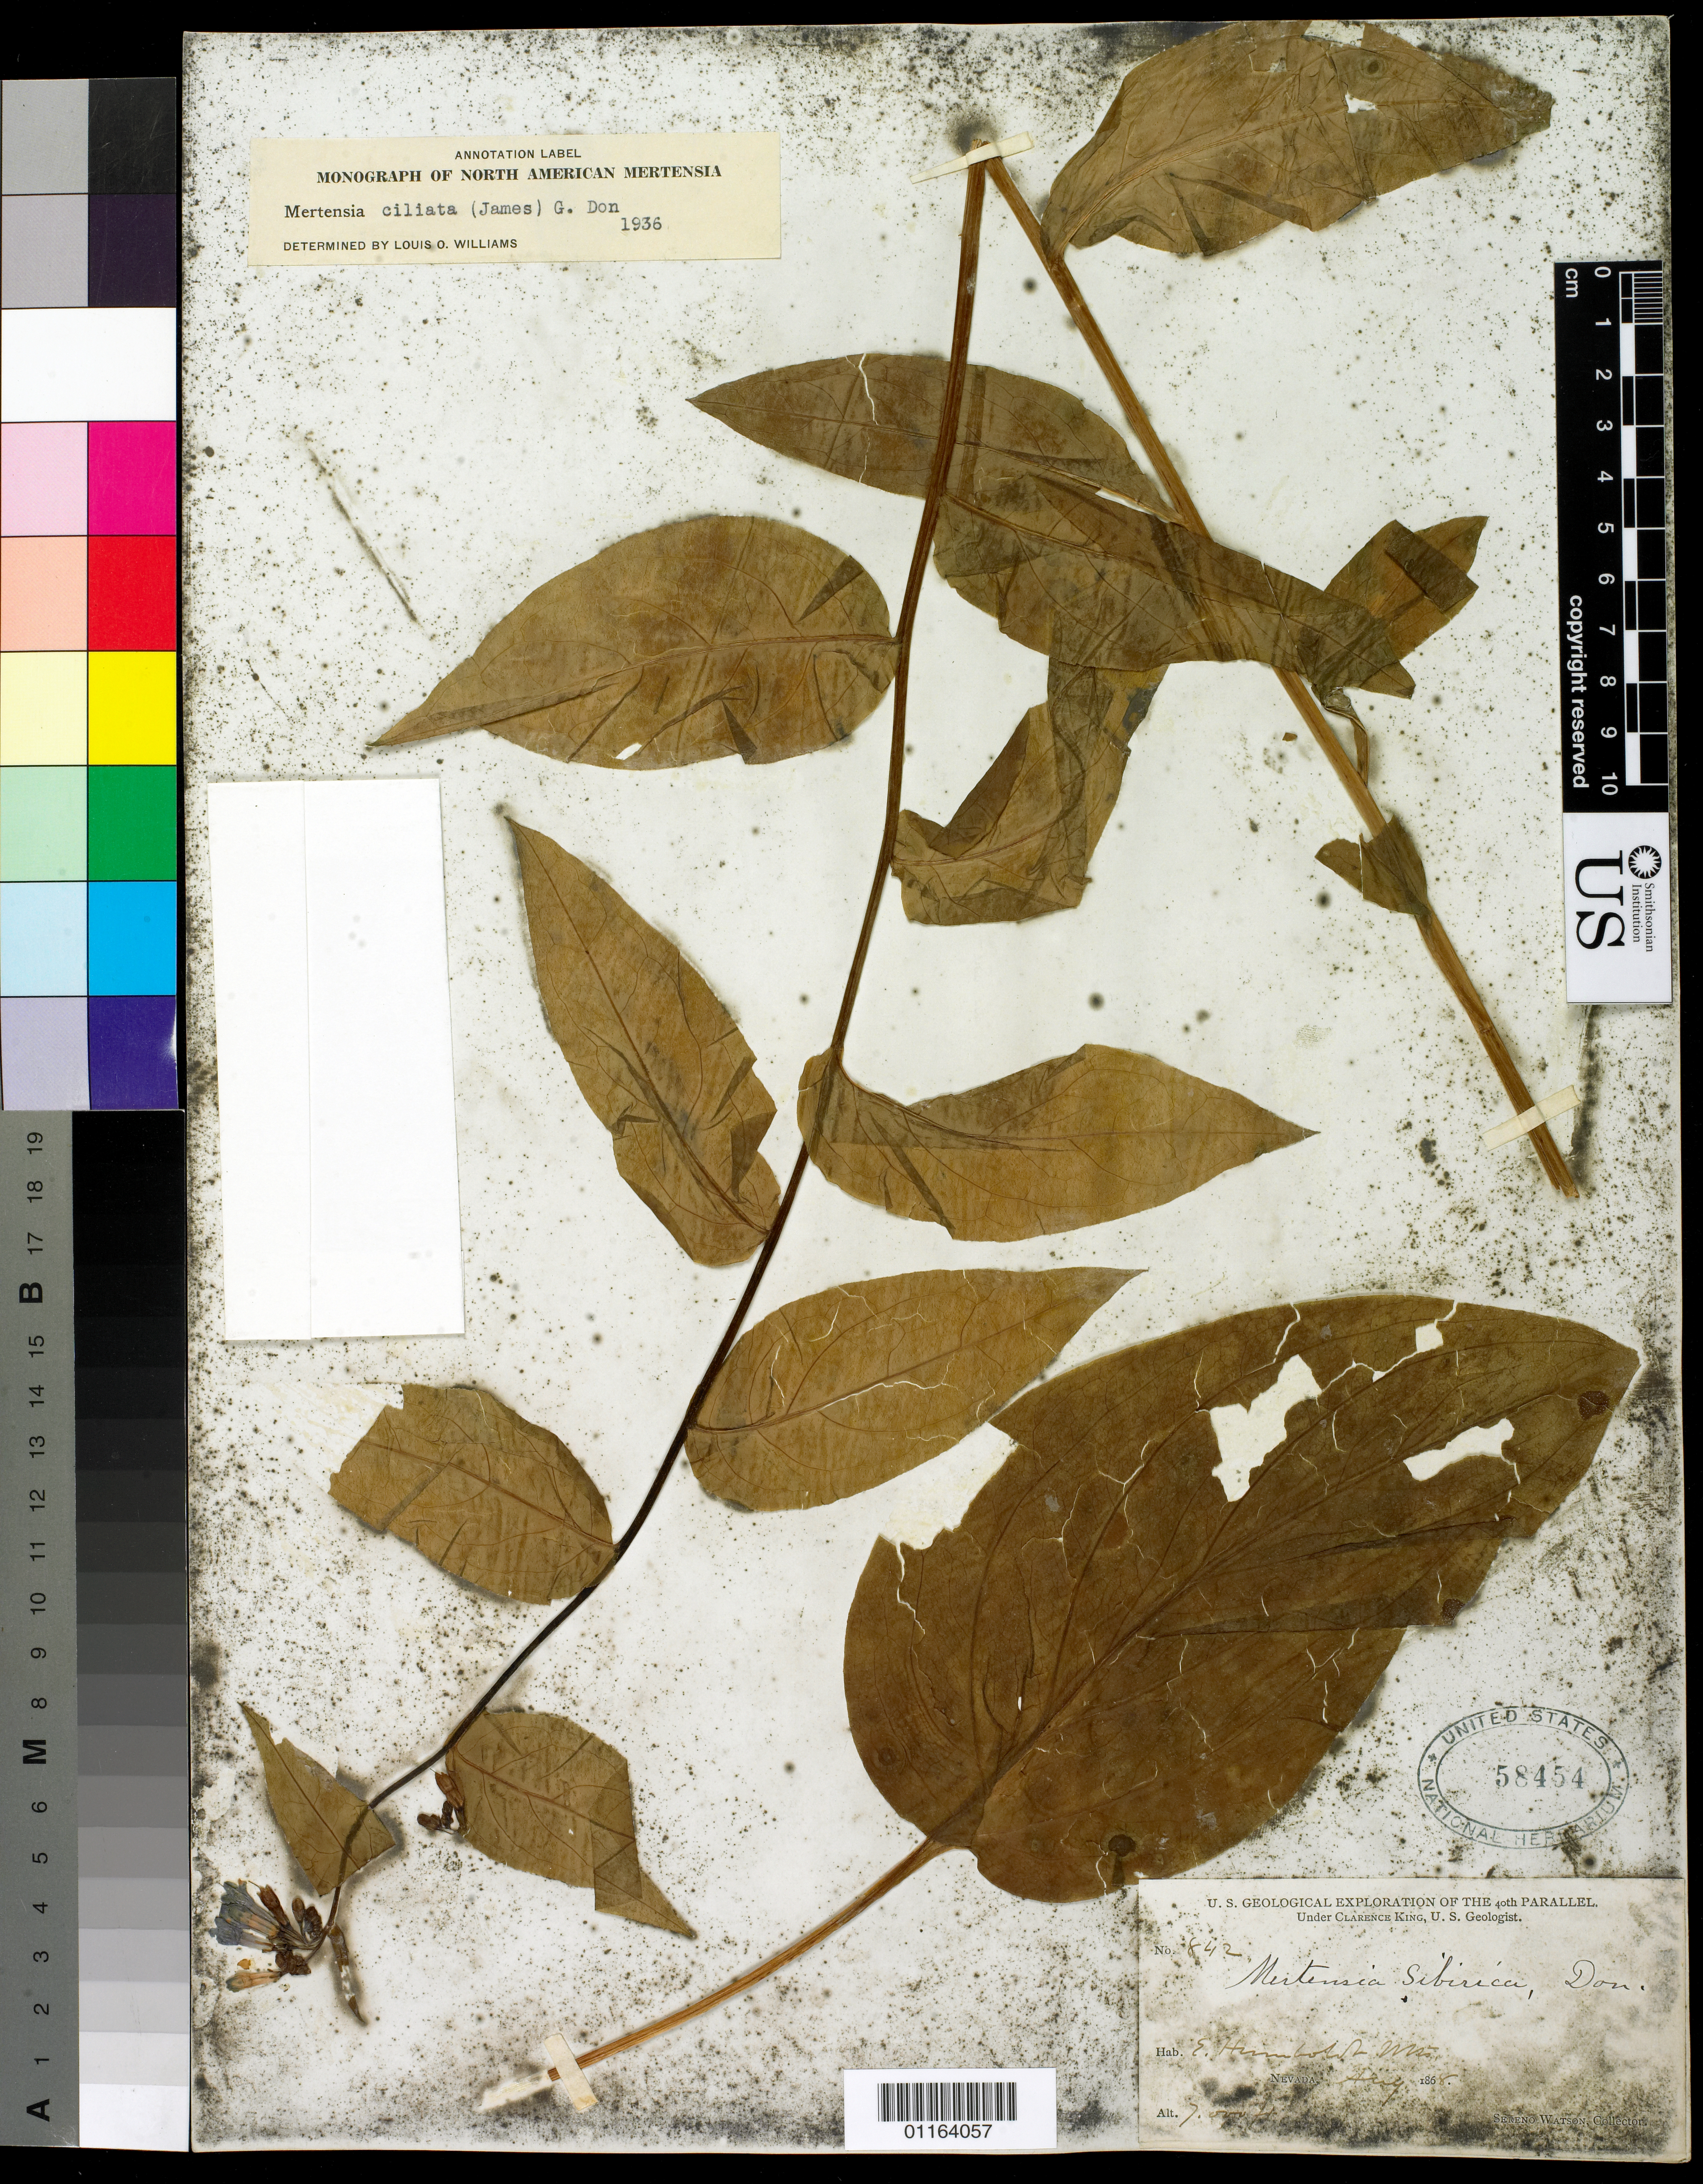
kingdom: Plantae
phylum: Tracheophyta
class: Magnoliopsida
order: Boraginales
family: Boraginaceae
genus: Mertensia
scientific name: Mertensia ciliata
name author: (James) G. Don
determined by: Williams, Louis O.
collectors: S. Watson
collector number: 842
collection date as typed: Aug 1868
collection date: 1868-08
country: United States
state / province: Nevada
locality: E. Humboldt Mts.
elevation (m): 2134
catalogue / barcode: US 58454